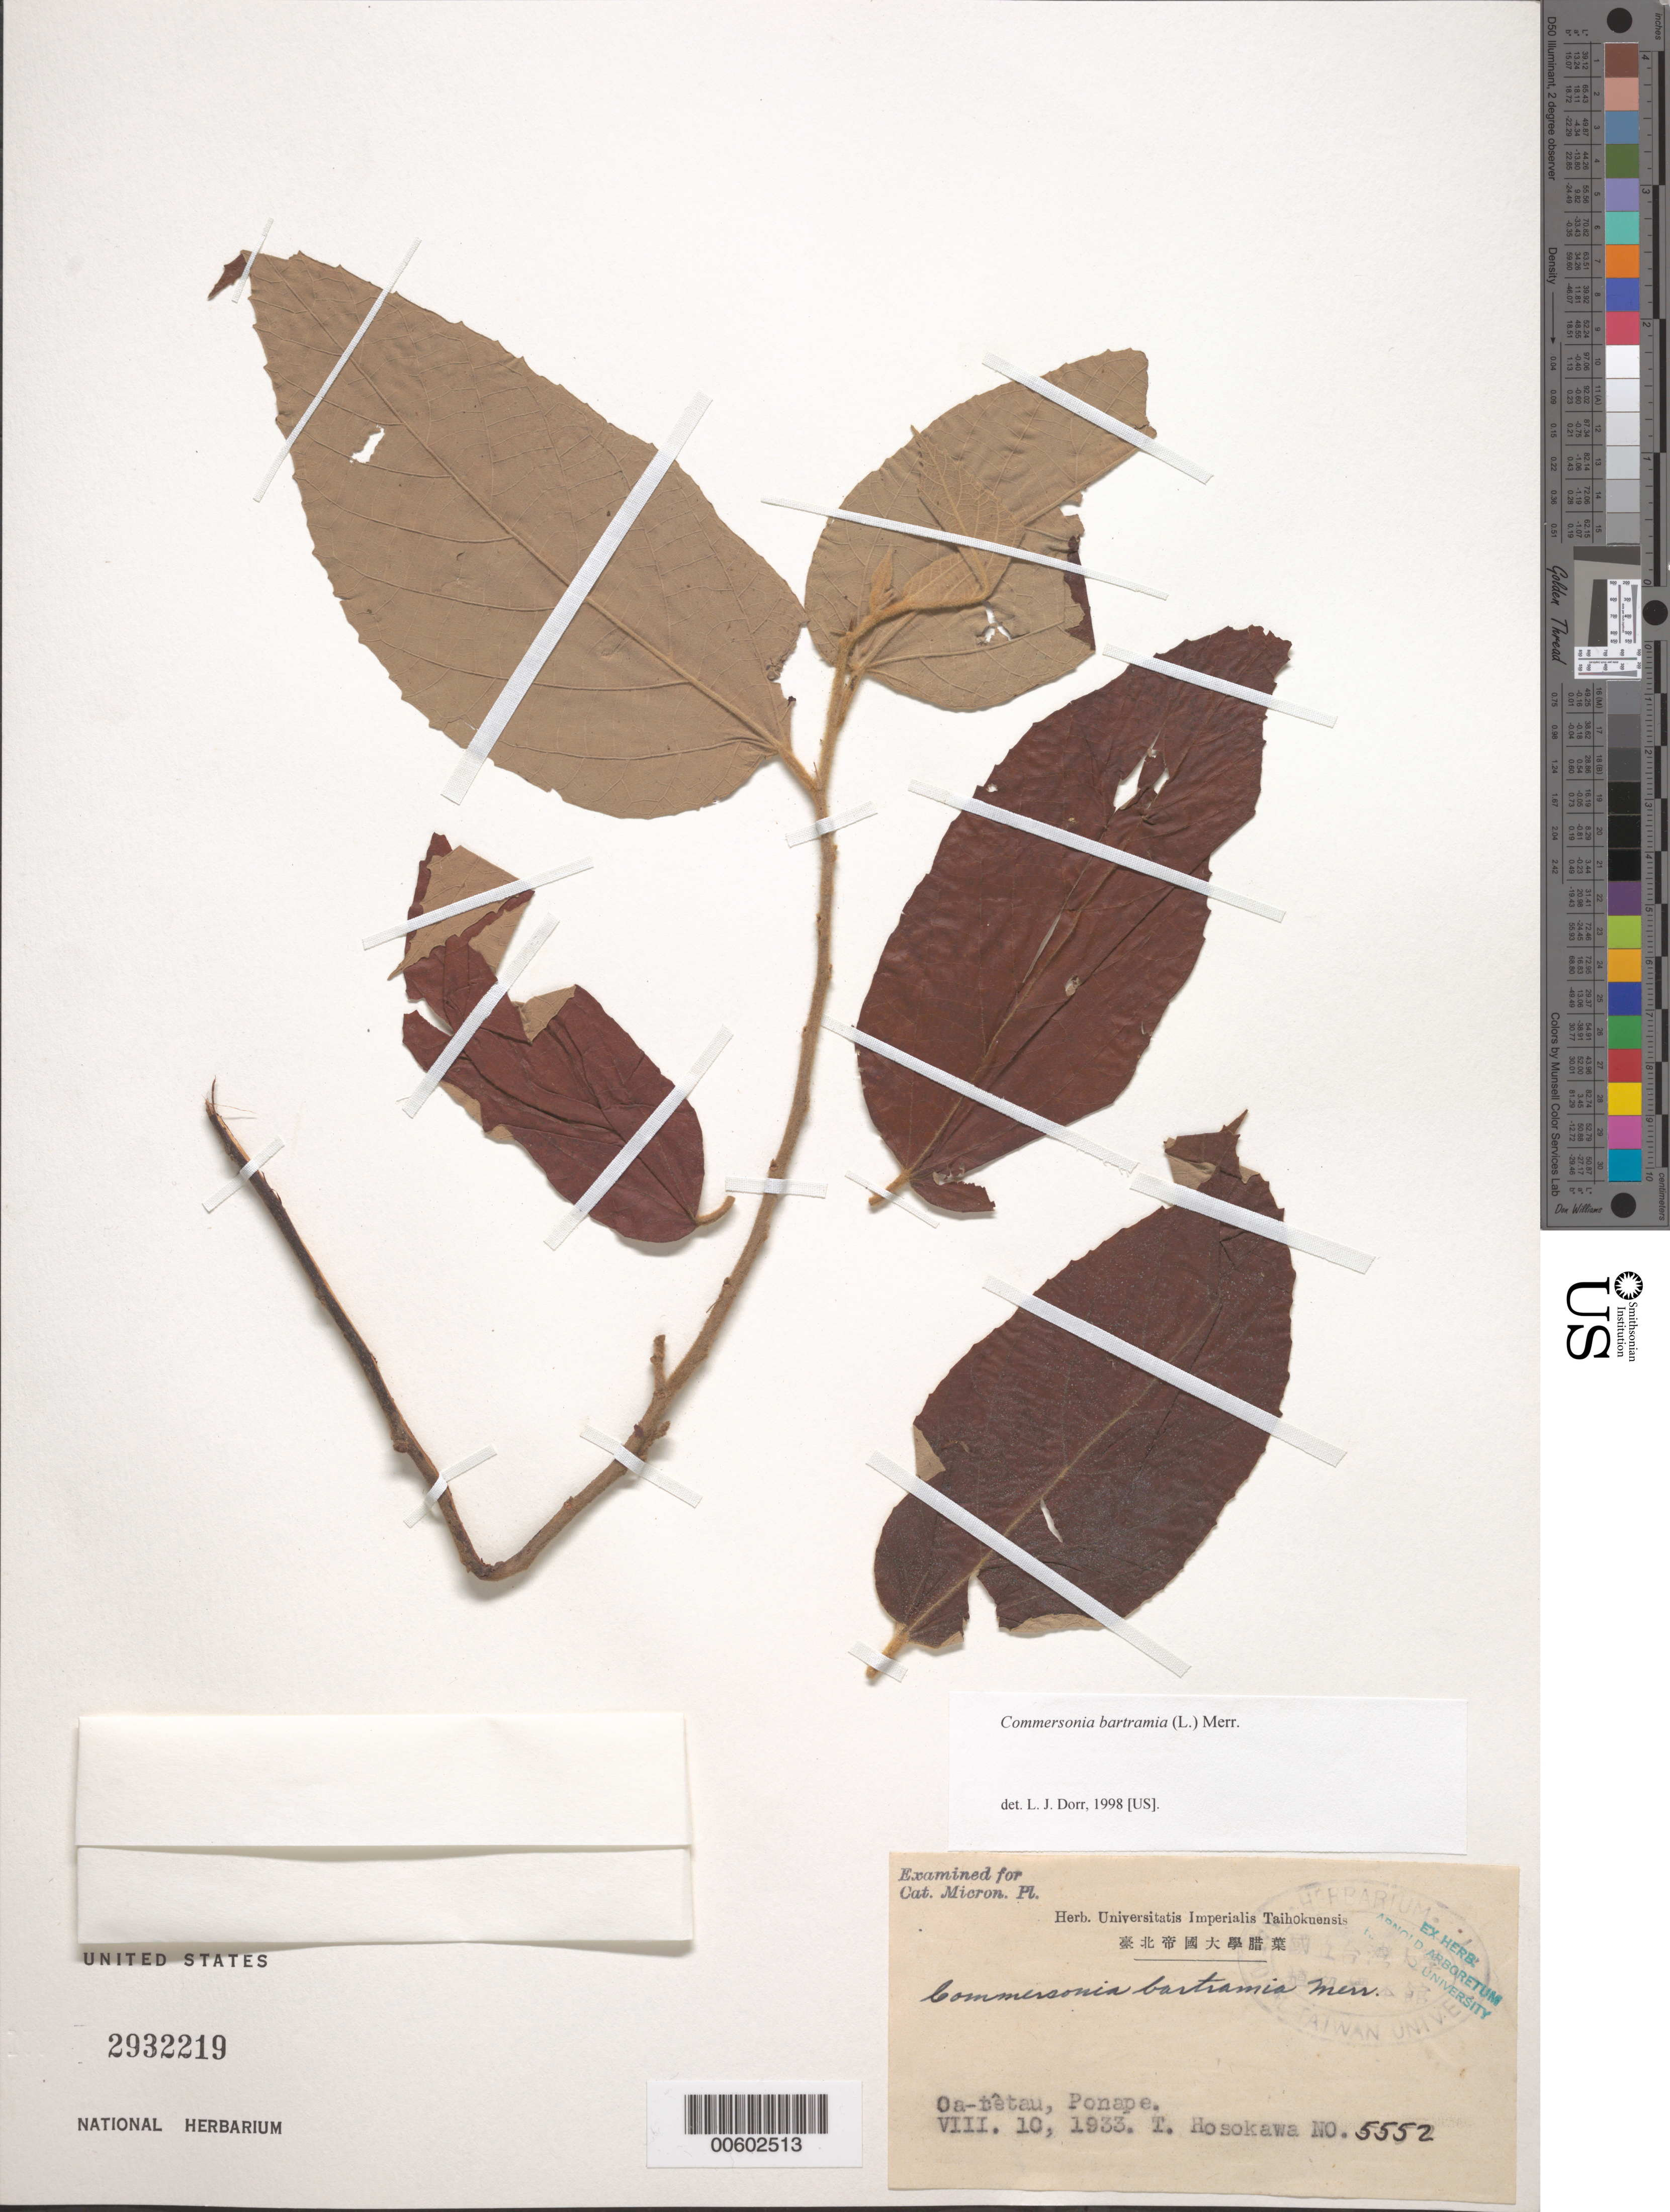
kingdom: Plantae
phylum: Tracheophyta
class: Magnoliopsida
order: Malvales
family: Malvaceae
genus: Commersonia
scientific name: Commersonia bartramia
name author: (L.) Merr.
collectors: T. Hosakawa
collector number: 5552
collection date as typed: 10 Aug 1933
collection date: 1933-08-10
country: Micronesia, Federated States of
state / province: Pohnpei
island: Pohnpei [Ponape]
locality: Oa-rêtau. [Pohnpei = Ponape]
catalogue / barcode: US 2932219